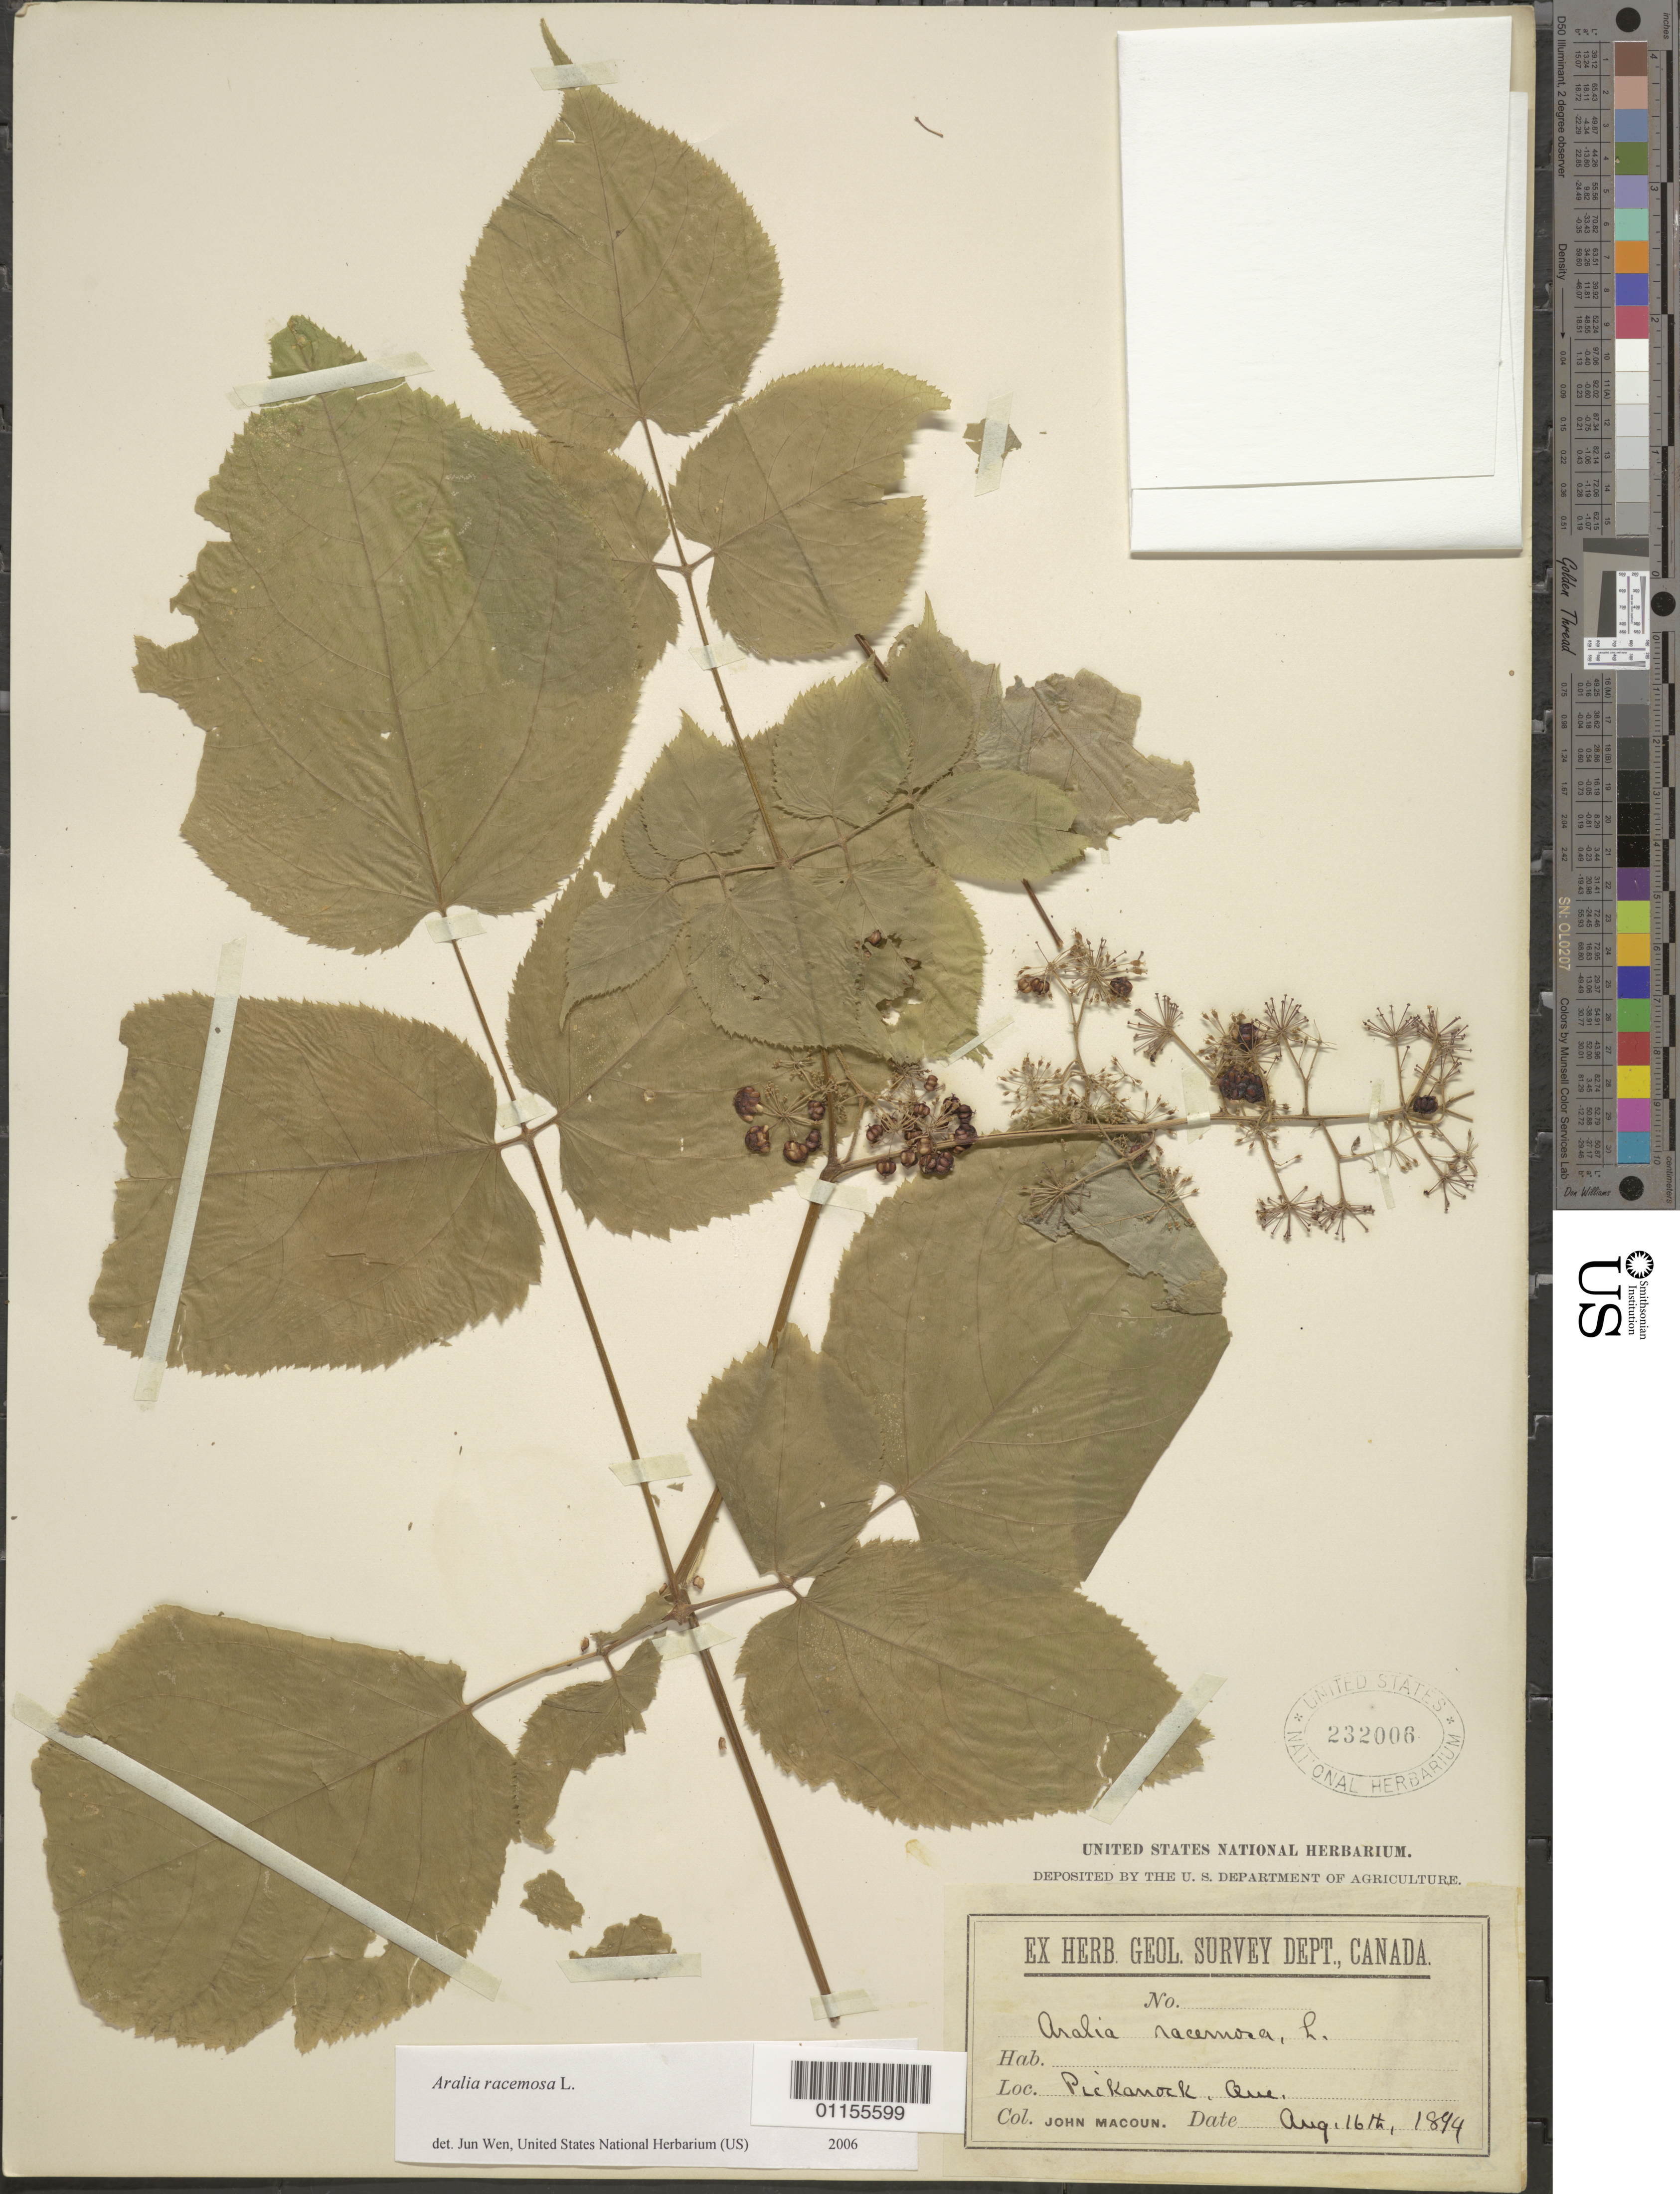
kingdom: Plantae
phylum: Tracheophyta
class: Magnoliopsida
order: Apiales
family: Araliaceae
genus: Aralia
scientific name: Aralia racemosa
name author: L.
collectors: J. Macoun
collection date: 1894-08-16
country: Canada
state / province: Quebec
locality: Pickanock.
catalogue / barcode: US 232006